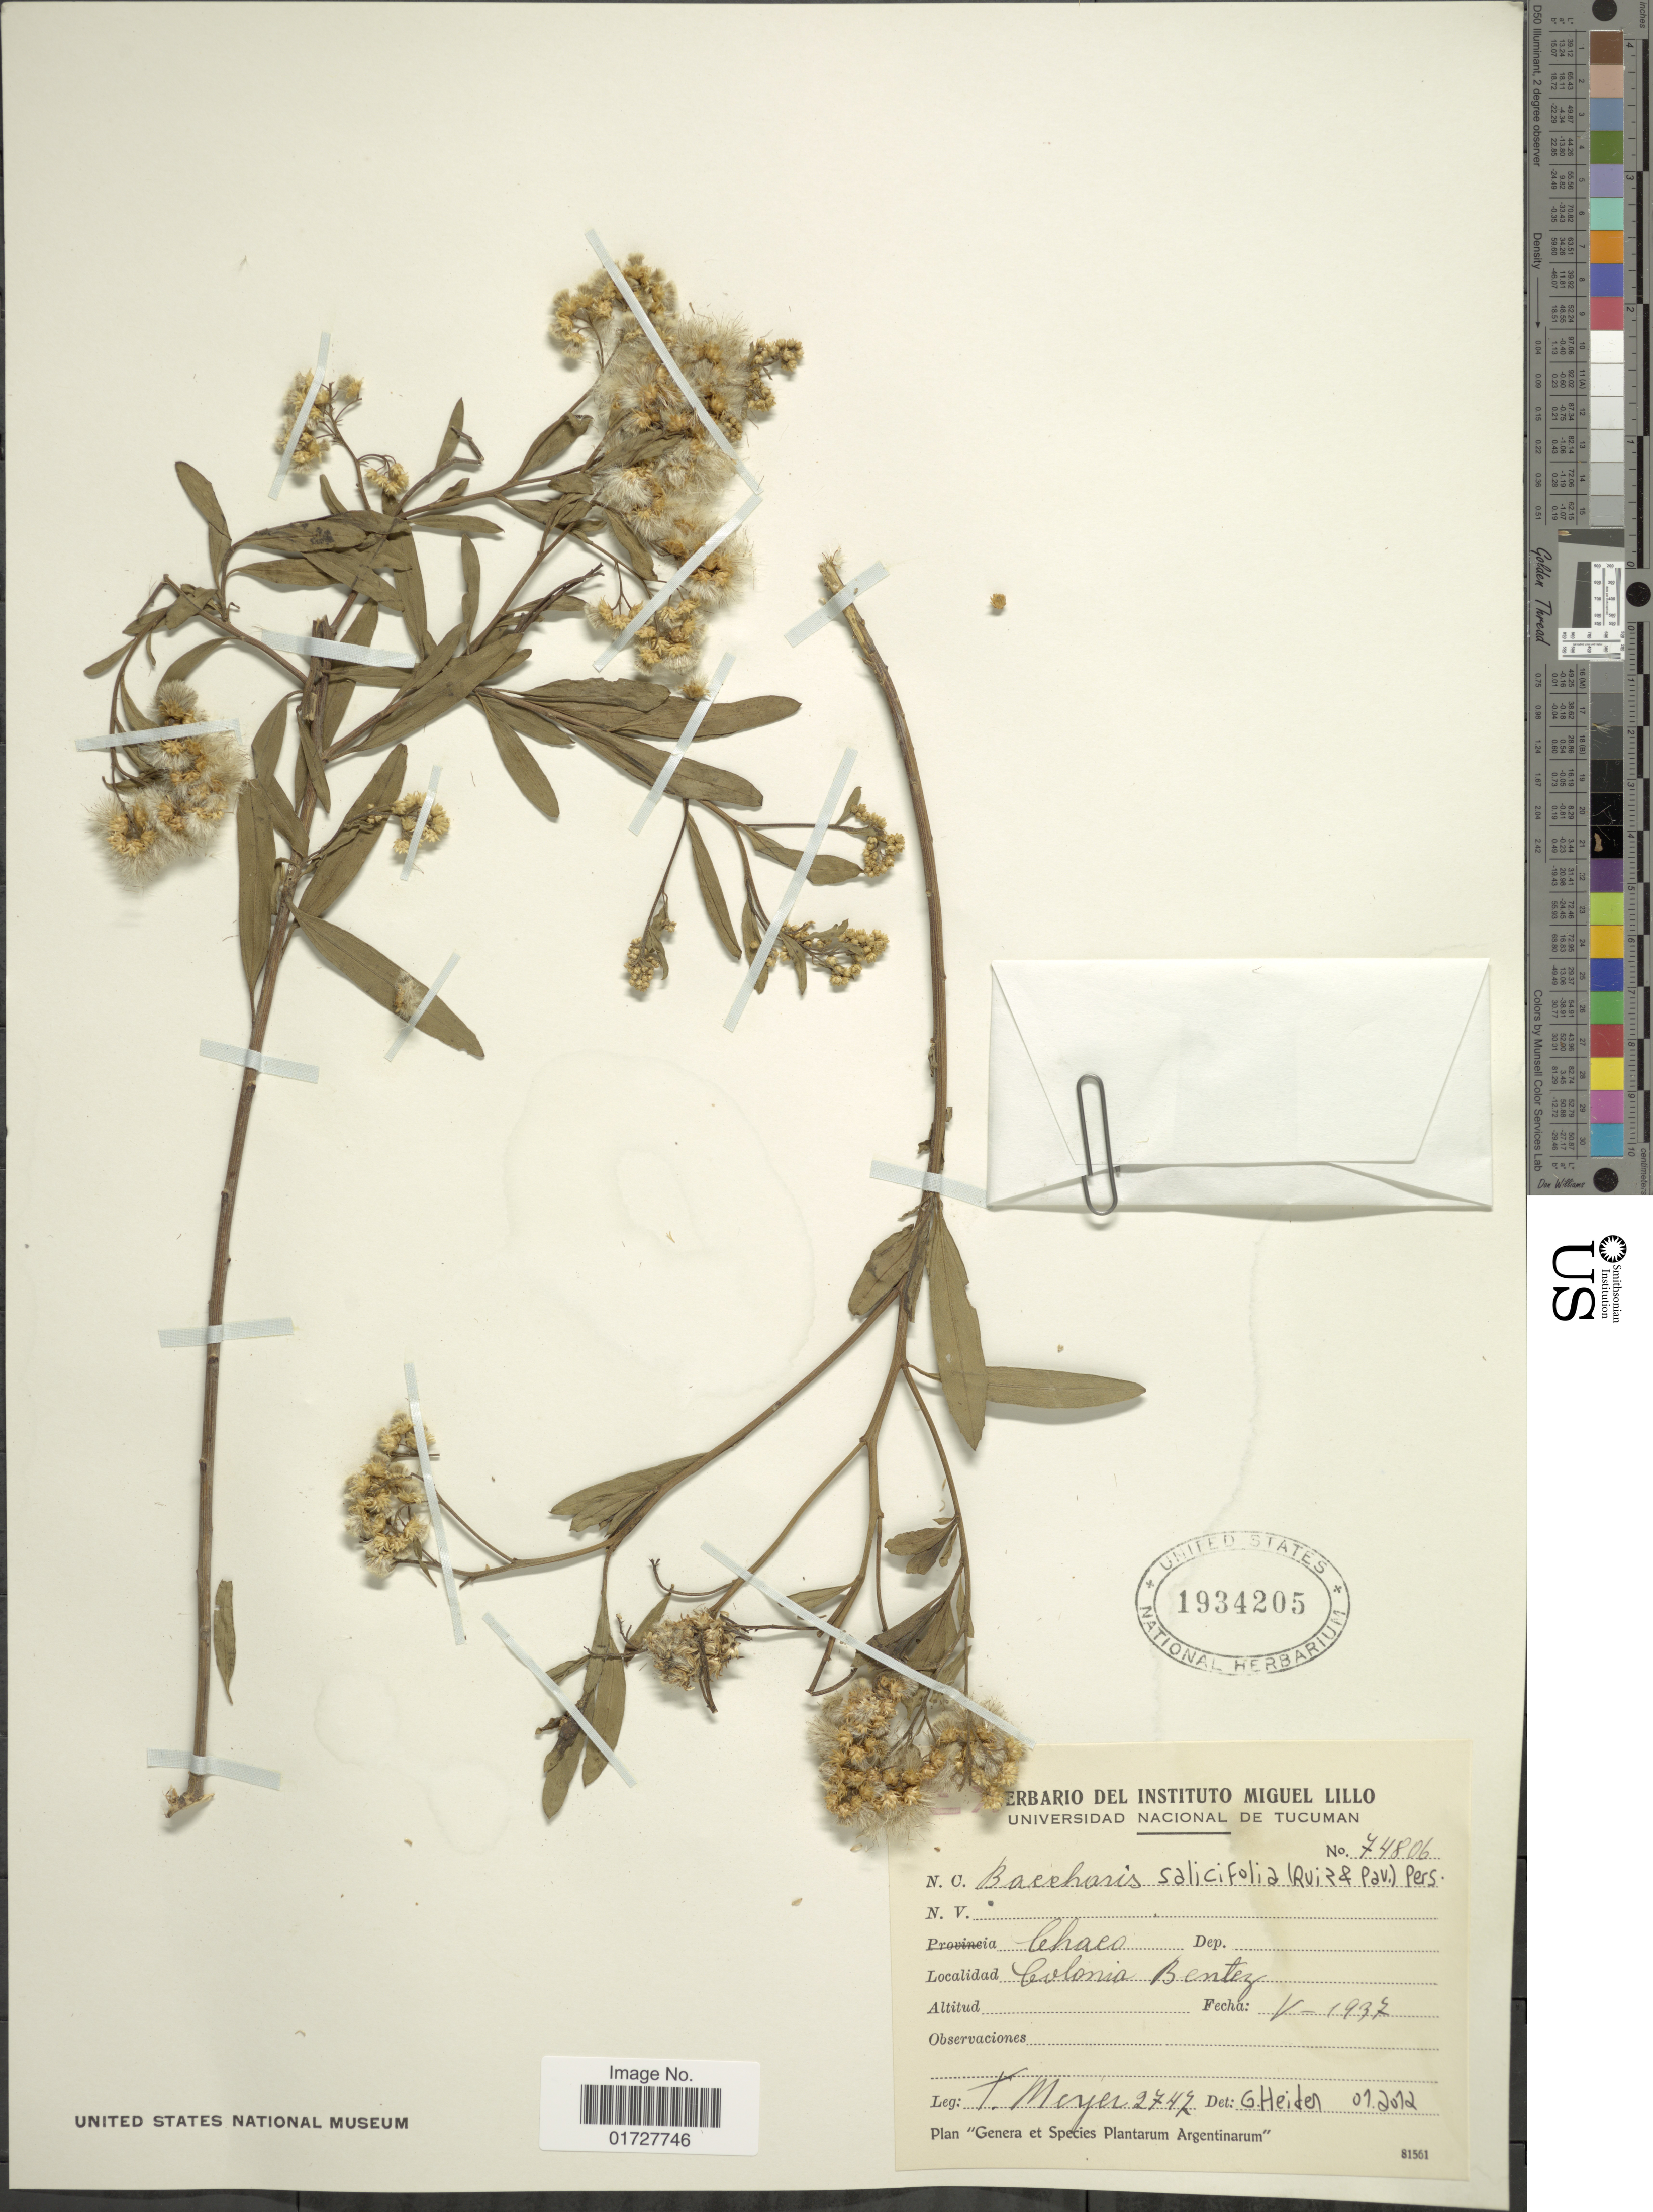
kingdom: Plantae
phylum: Tracheophyta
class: Magnoliopsida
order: Asterales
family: Asteraceae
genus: Baccharis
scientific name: Baccharis salicifolia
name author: (Ruiz & Pav.) Pers.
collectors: T. Meyer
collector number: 2747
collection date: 1937-05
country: Argentina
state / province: Chaco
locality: Colonia Bentez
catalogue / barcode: US 1934205